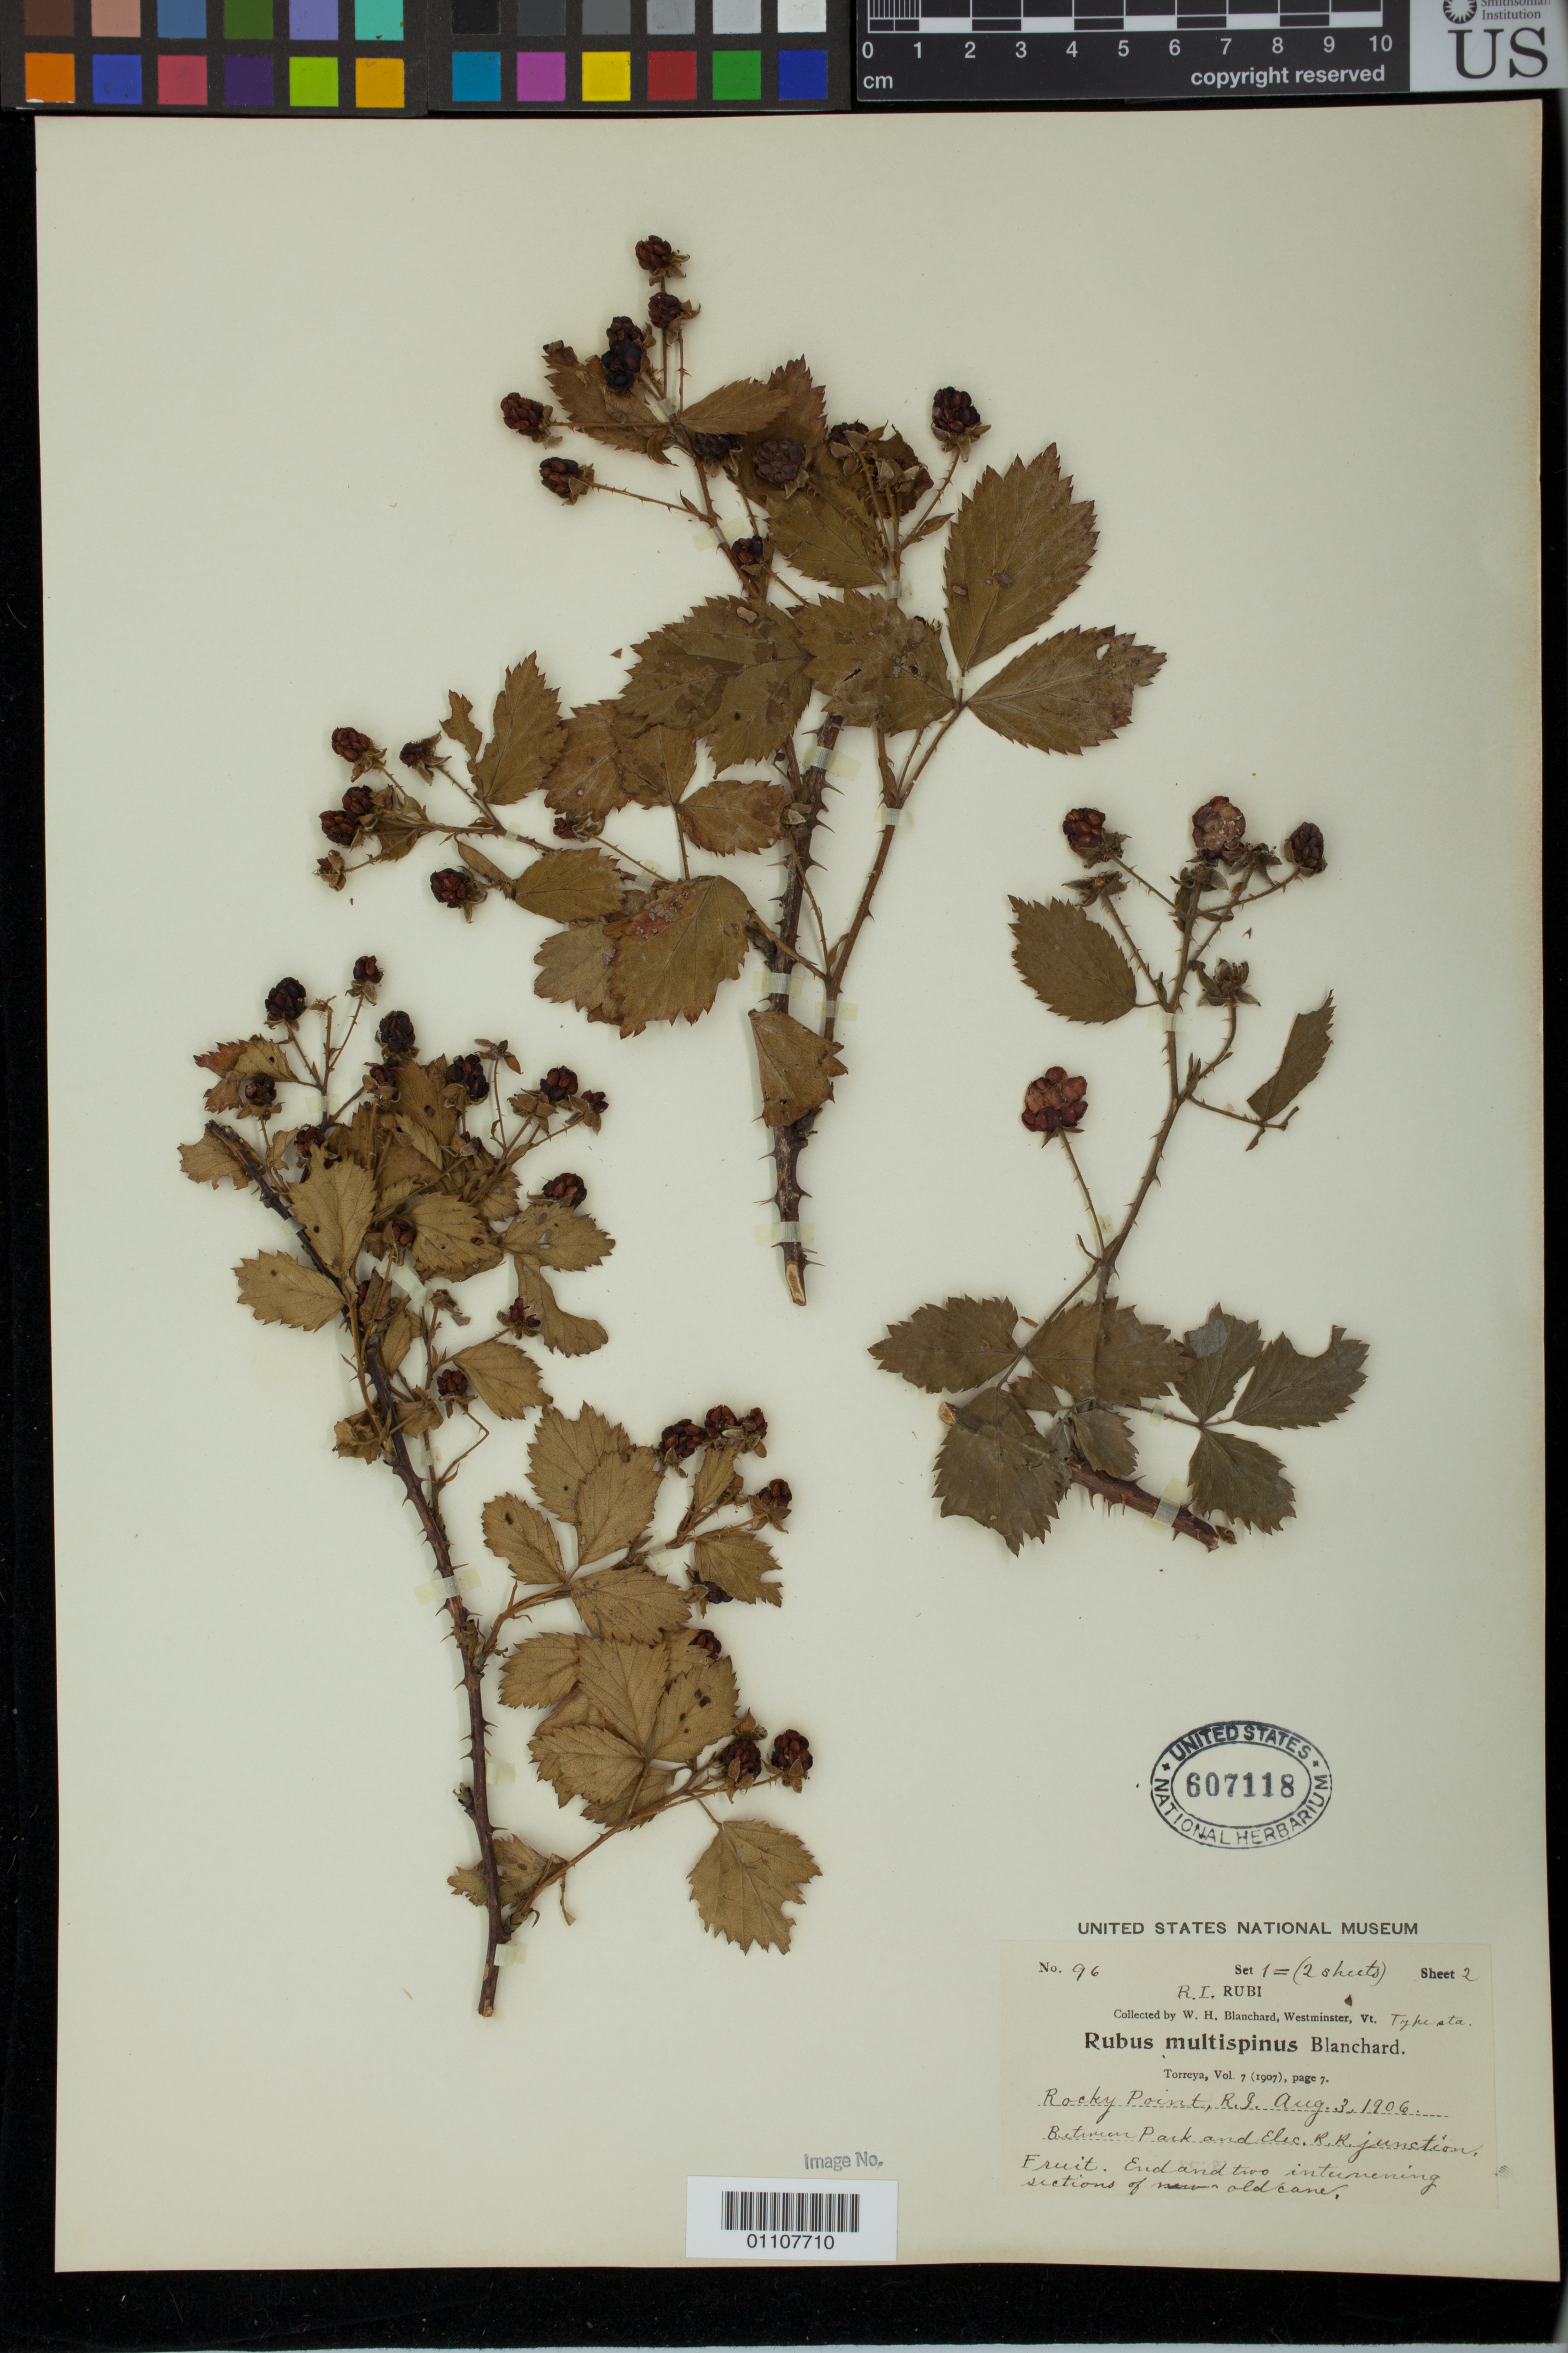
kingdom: Plantae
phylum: Tracheophyta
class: Magnoliopsida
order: Rosales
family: Rosaceae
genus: Rubus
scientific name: Rubus multispinus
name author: Blanch.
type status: Syntype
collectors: W. H. Blanchard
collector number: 96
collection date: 1906-08-03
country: United States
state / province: Rhode Island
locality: Rocky Point Park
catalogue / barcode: US 607118